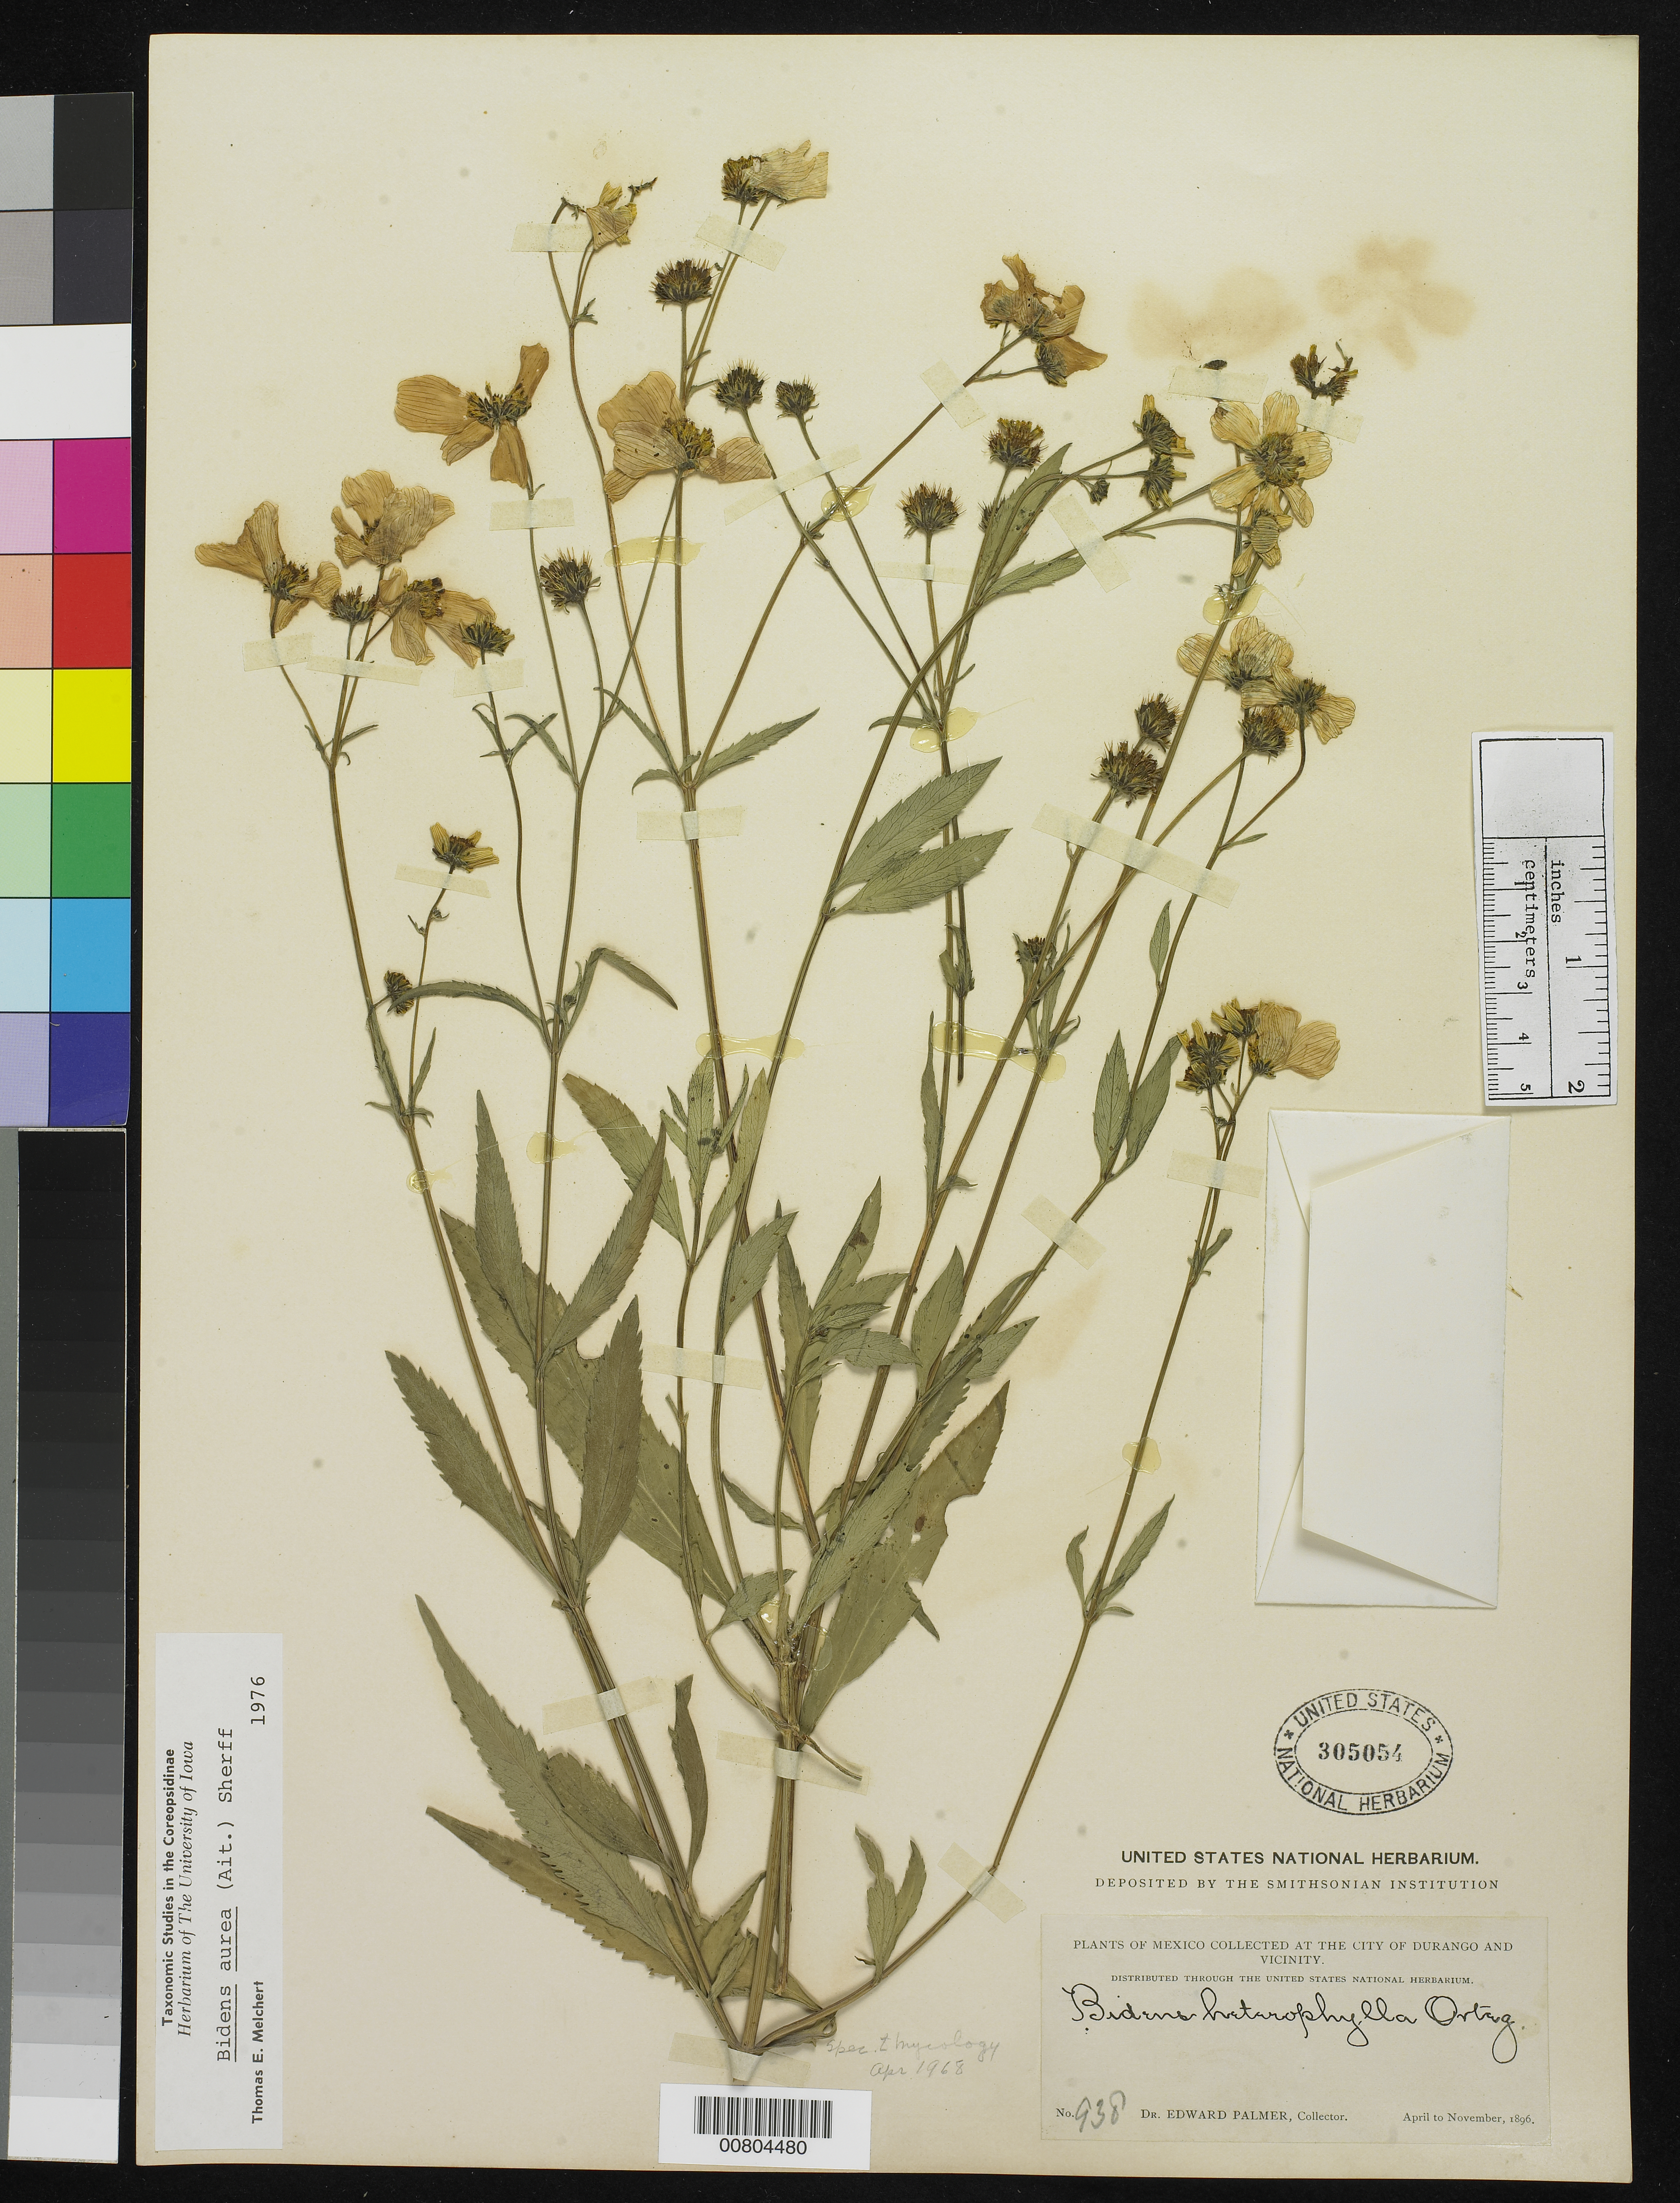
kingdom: Plantae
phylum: Tracheophyta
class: Magnoliopsida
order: Asterales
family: Asteraceae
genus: Bidens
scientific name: Bidens aurea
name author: (Aiton) Sherff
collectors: E. Palmer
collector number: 938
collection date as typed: Apr 1896 to -- Nov 1896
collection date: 1896-04/1896-11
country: Mexico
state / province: Durango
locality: City of Durango and vicinity.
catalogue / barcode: US 305054